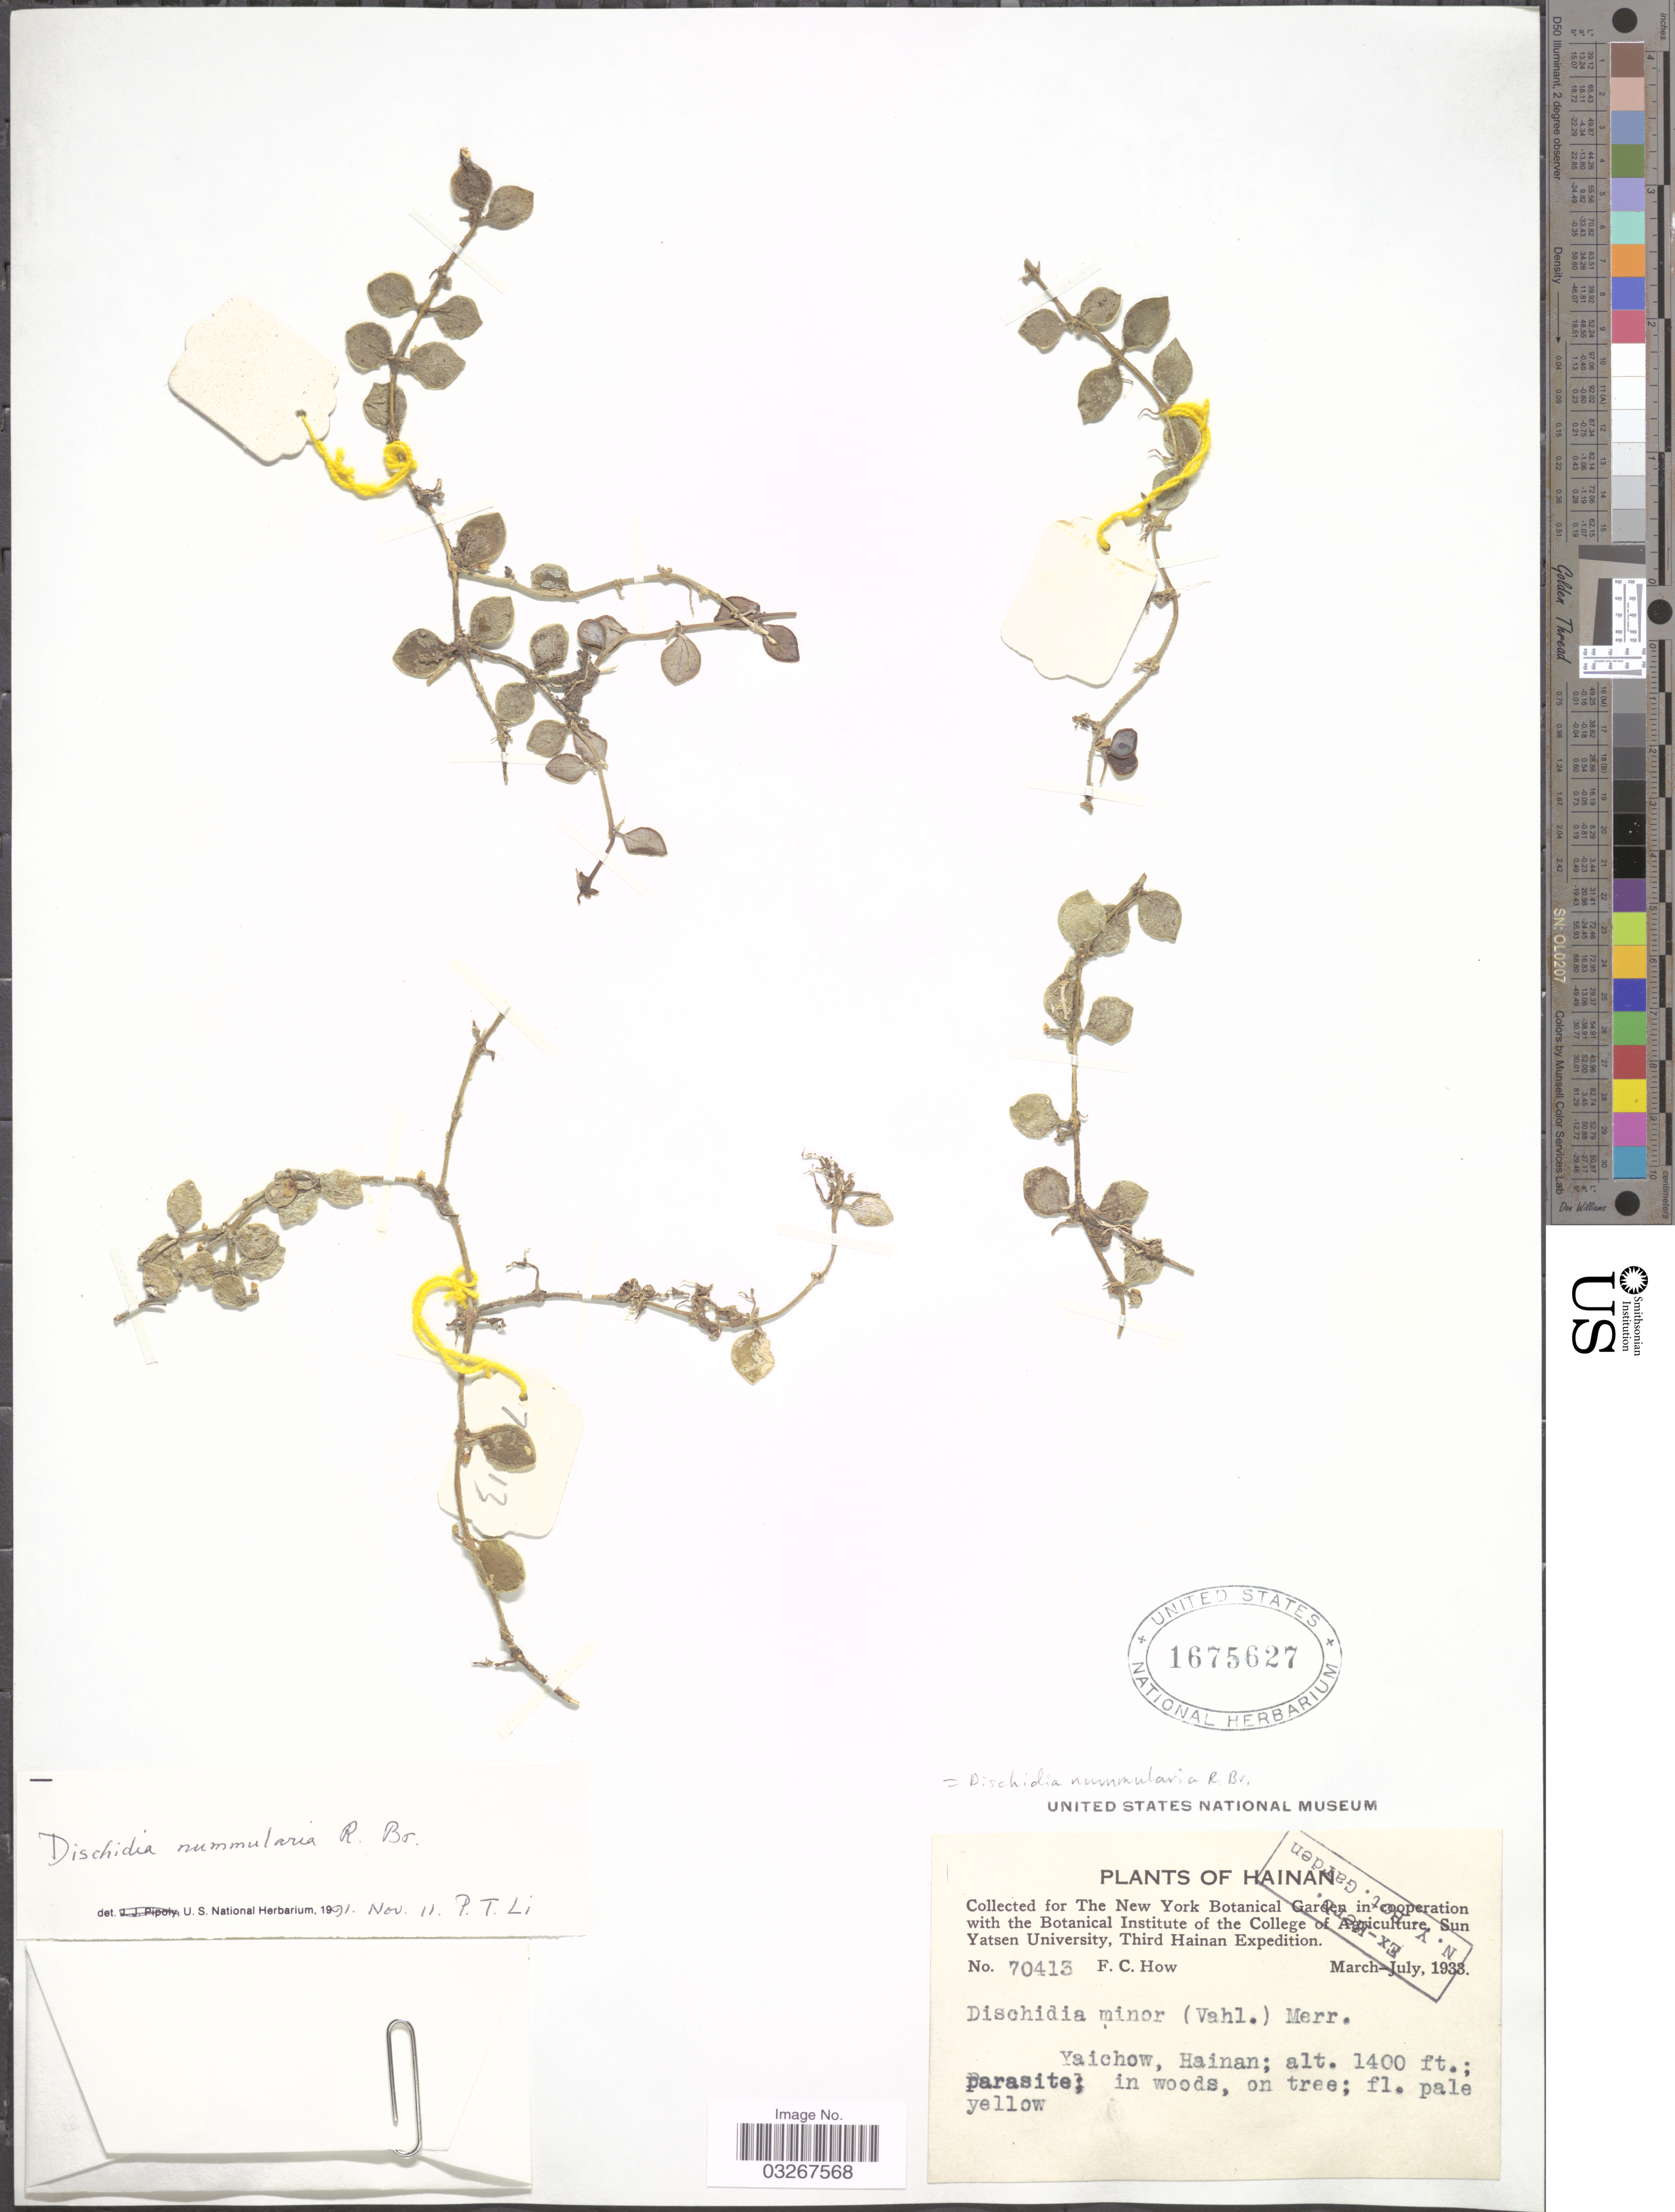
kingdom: Plantae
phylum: Tracheophyta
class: Magnoliopsida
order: Gentianales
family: Apocynaceae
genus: Dischidia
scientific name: Dischidia nummularia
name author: R. Br.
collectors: F. C. How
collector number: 70413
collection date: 1933-03/1933-07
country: China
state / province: Hainan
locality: Yaichow, Hainan.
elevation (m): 427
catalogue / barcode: US 1675627